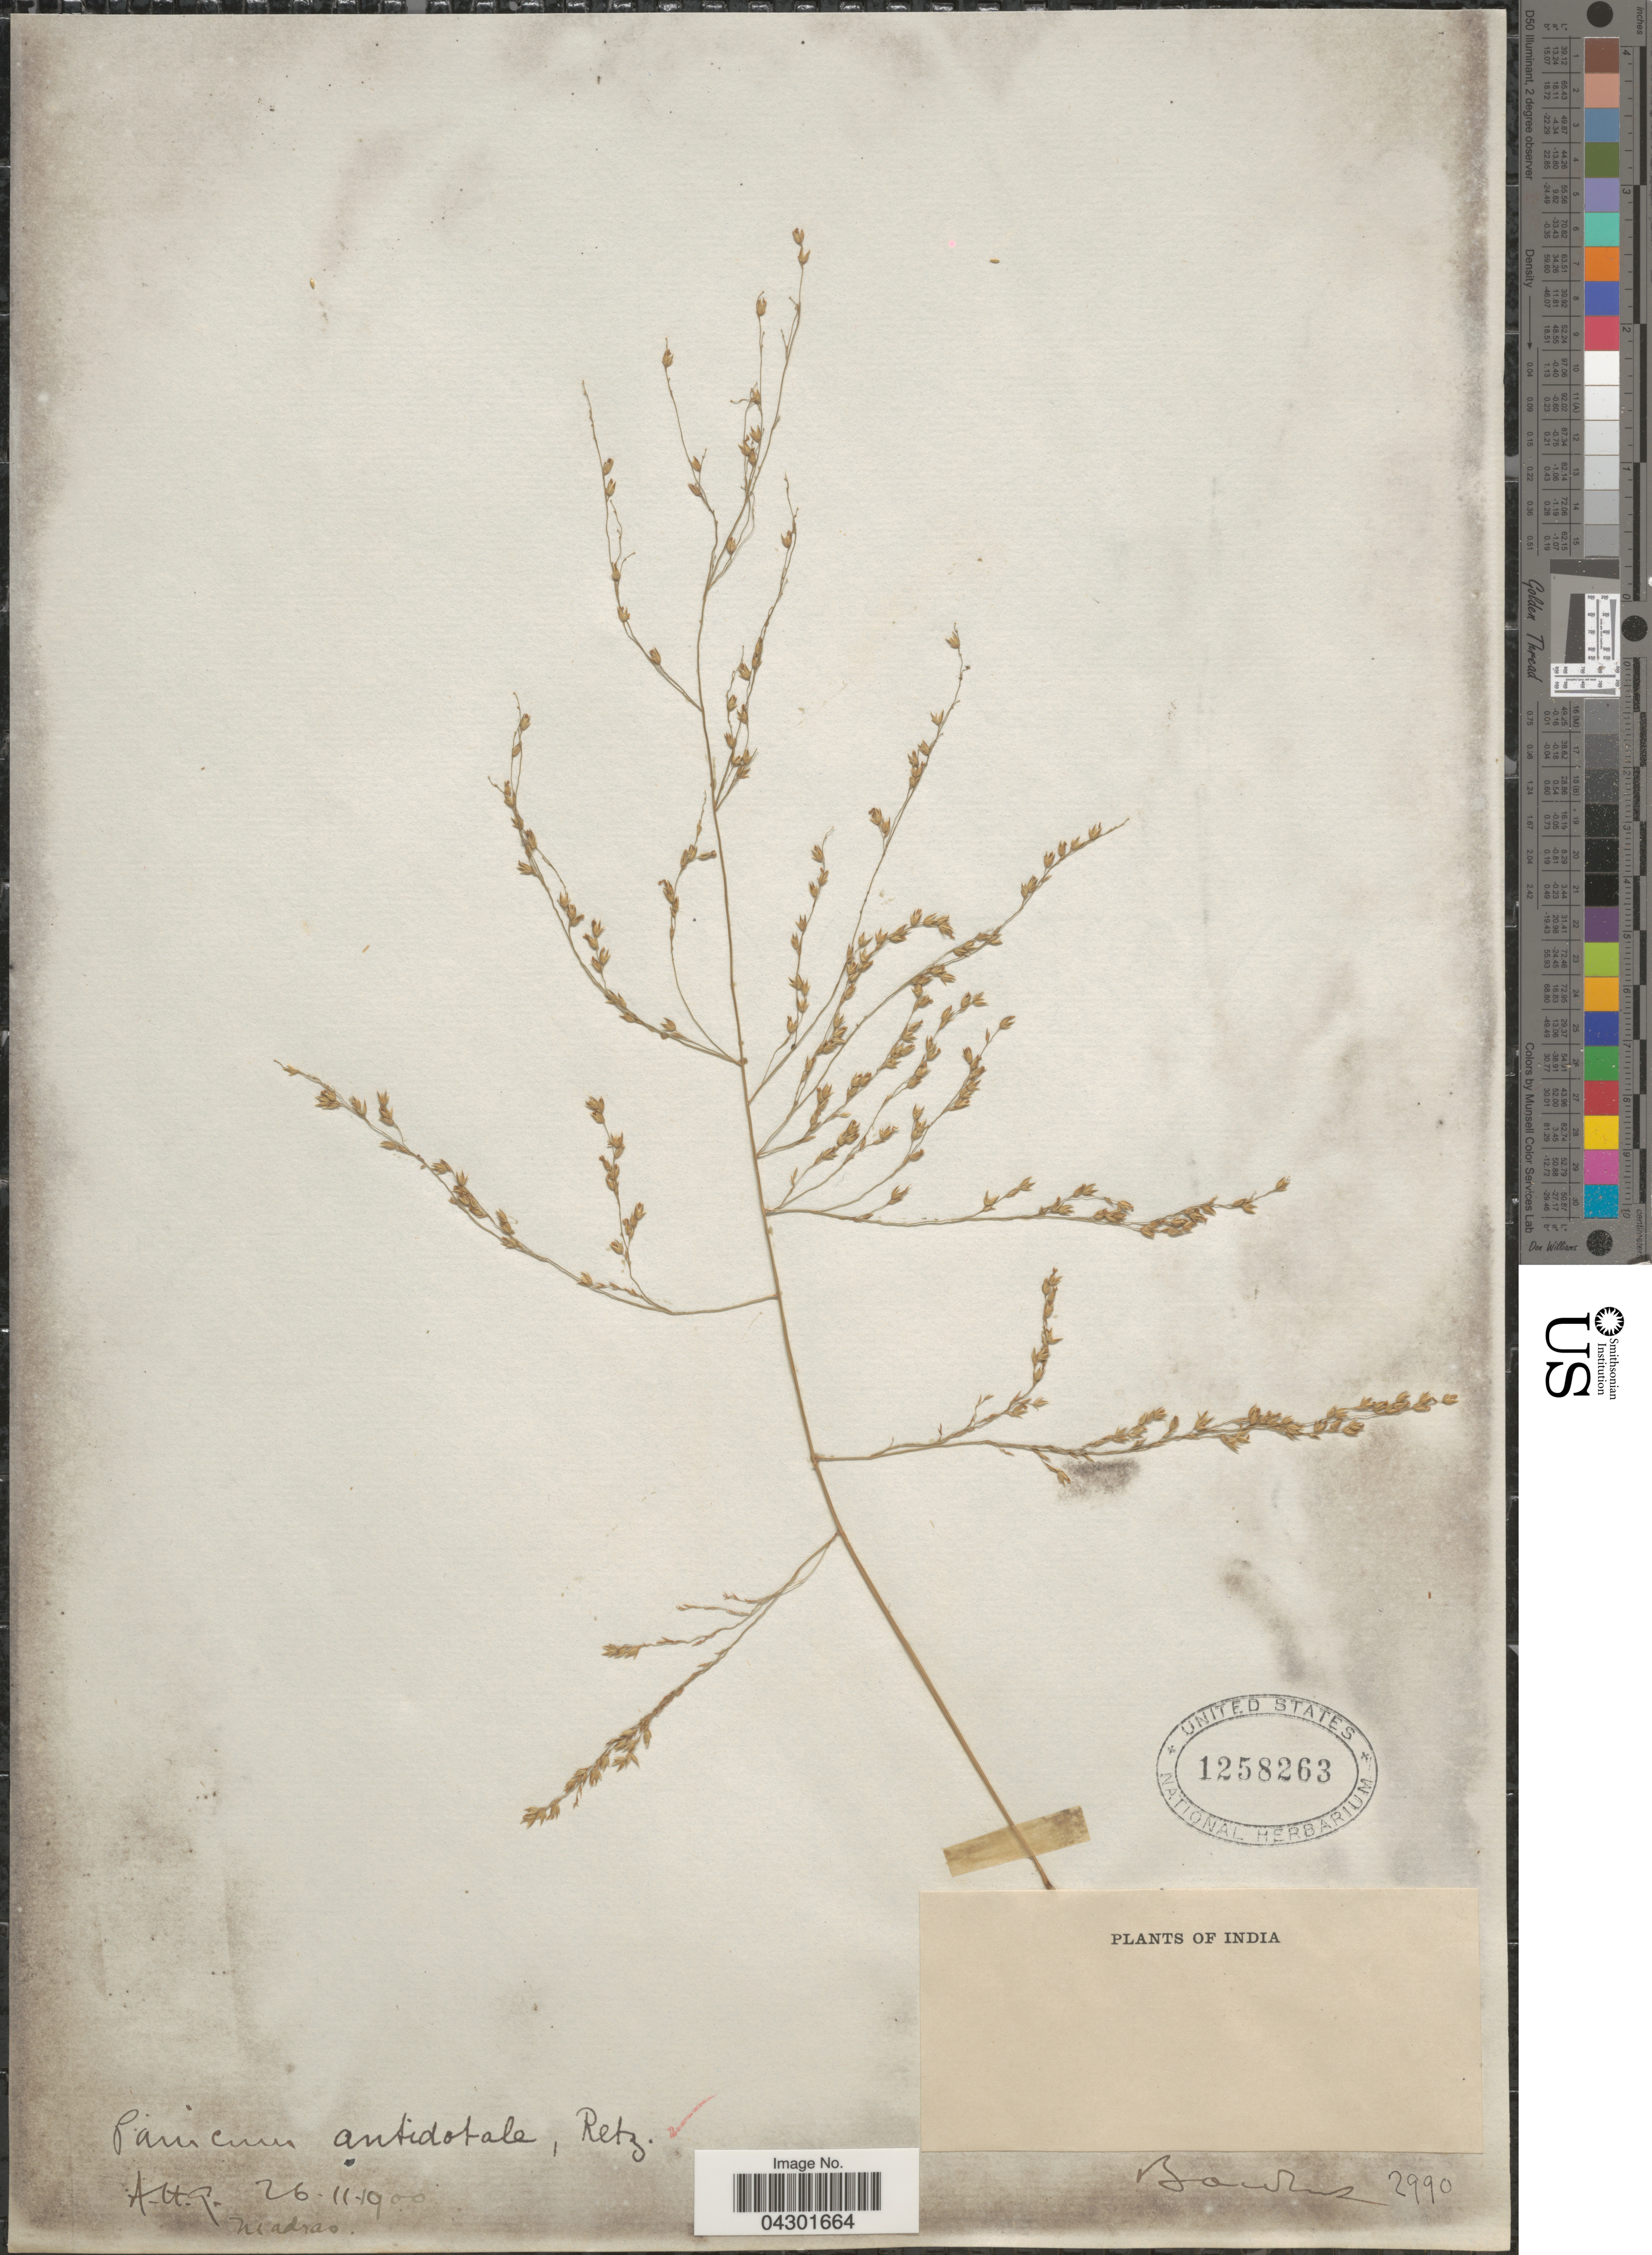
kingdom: Plantae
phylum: Tracheophyta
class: Liliopsida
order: Poales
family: Poaceae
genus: Panicum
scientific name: Panicum antidotale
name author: Retz.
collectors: -. Bordas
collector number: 2990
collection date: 1900-11-26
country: India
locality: Madras.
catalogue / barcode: US 1258263